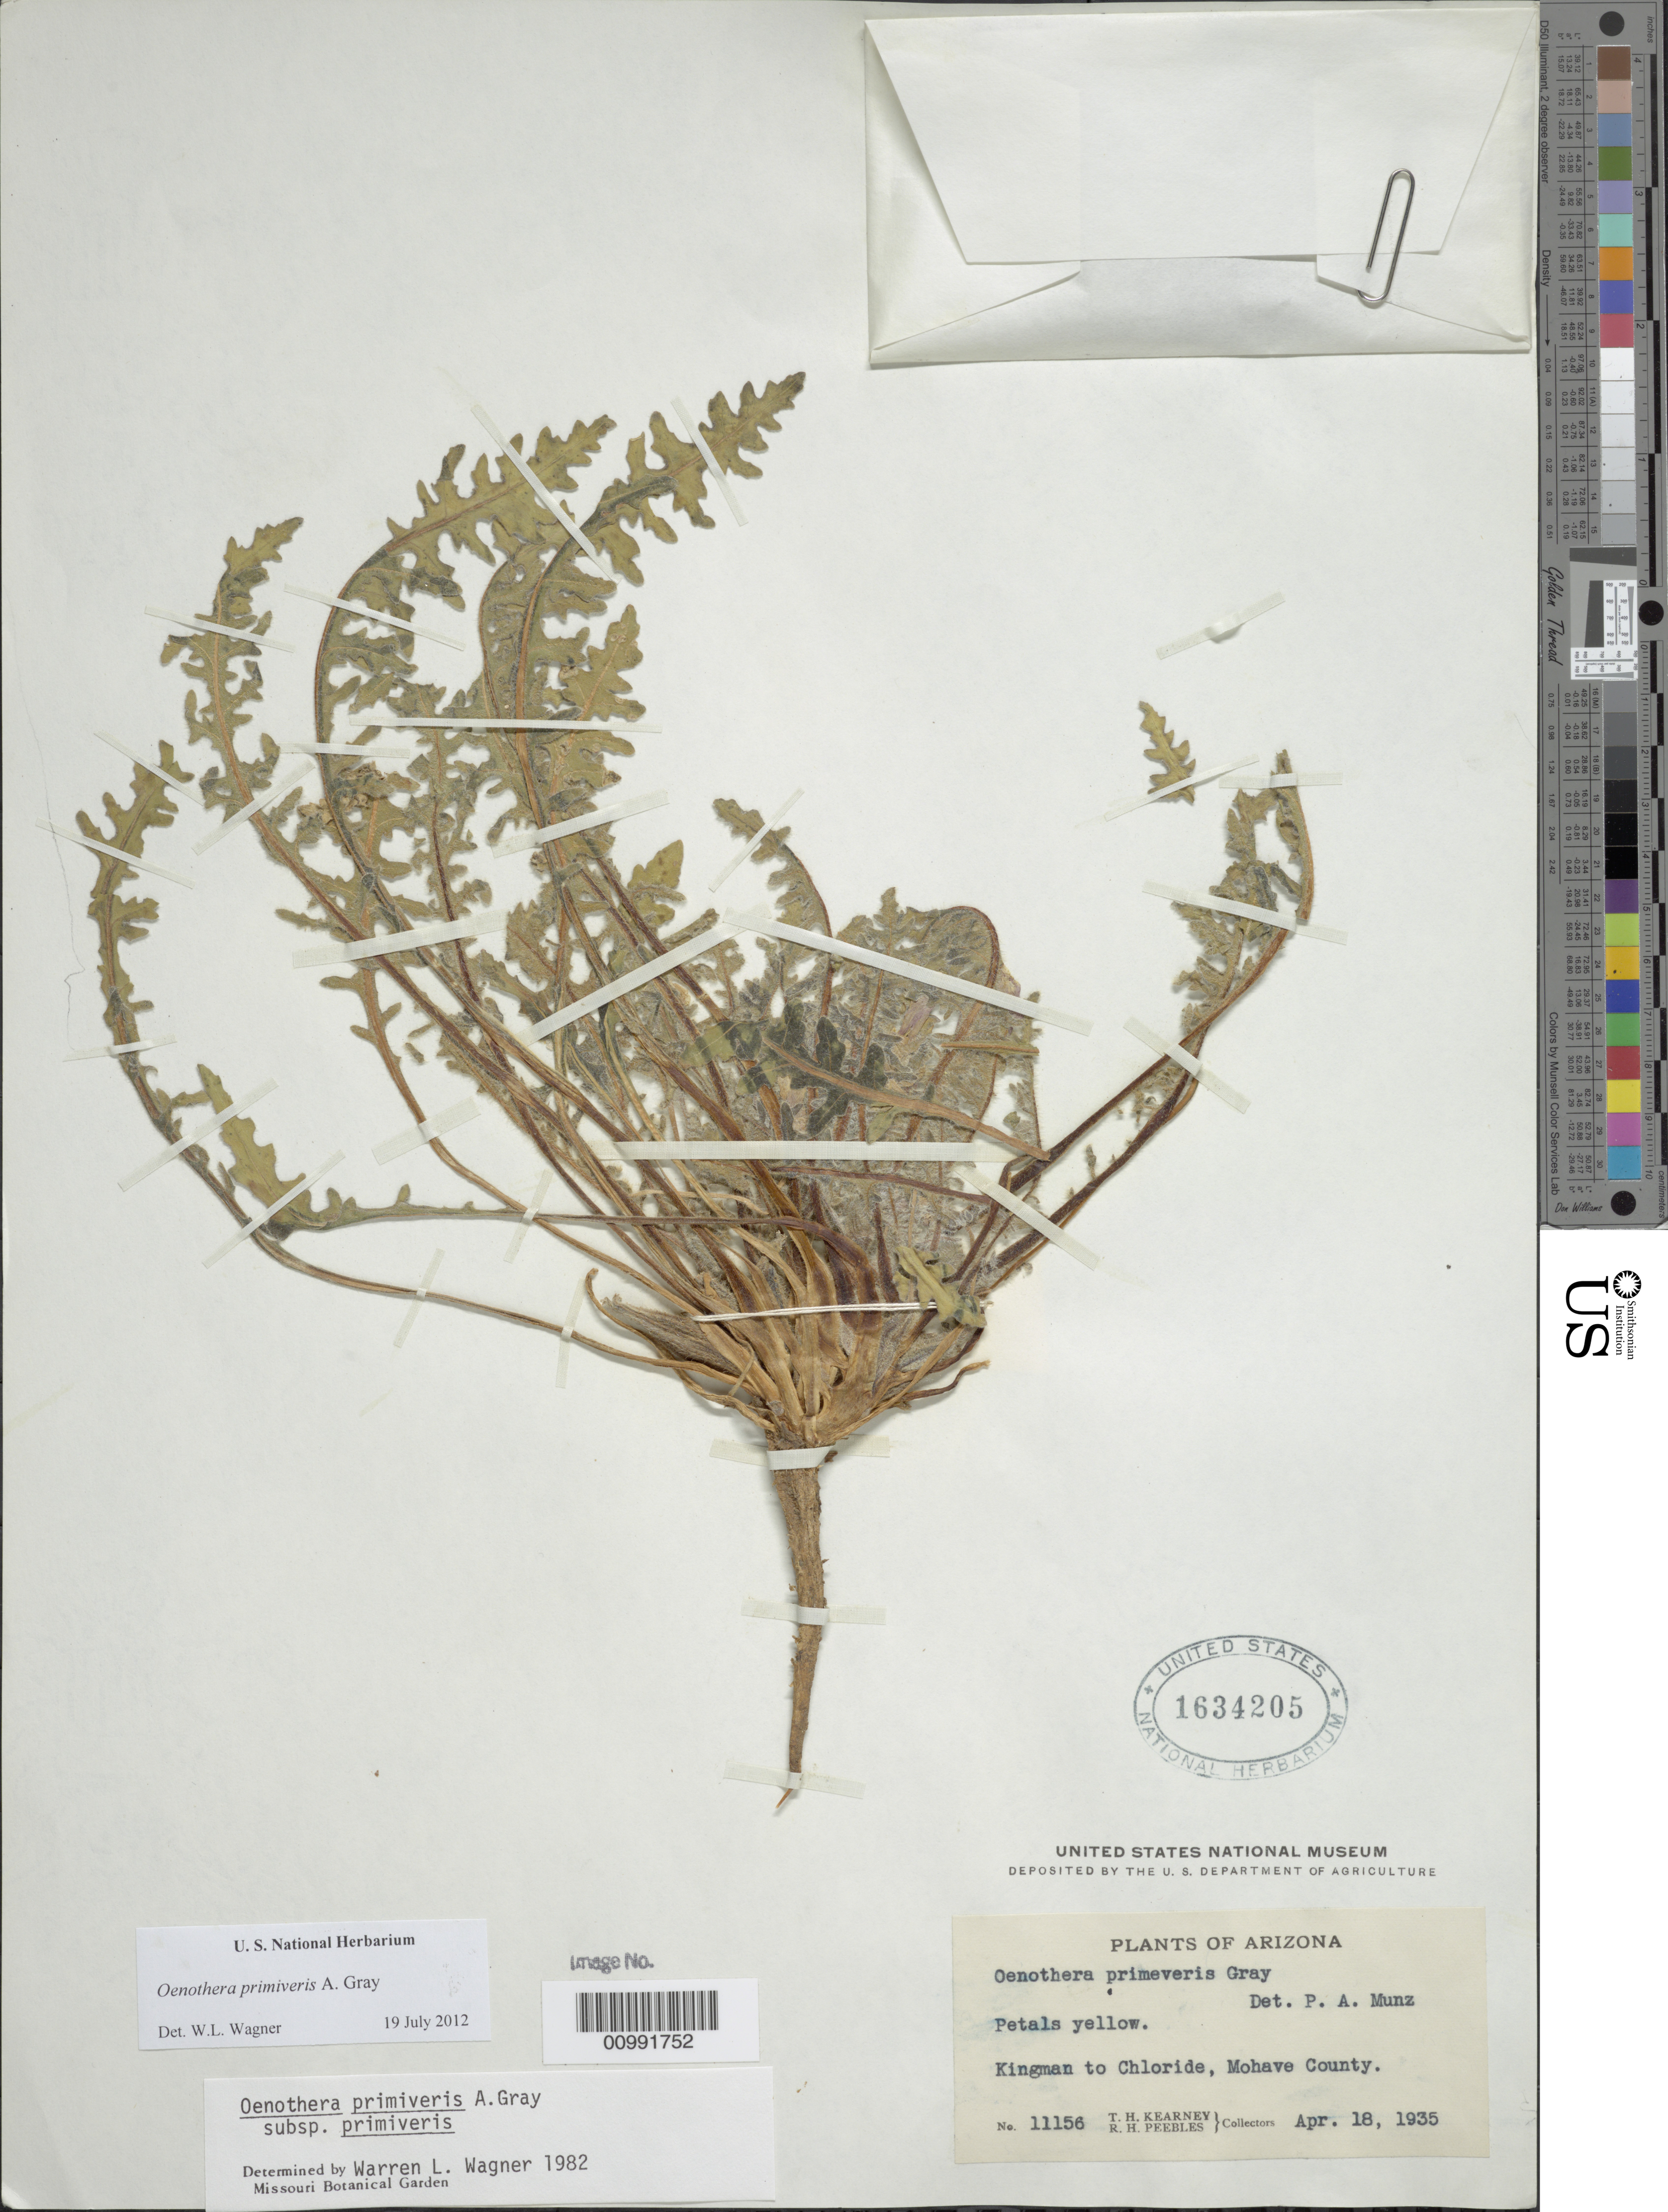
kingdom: Plantae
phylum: Tracheophyta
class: Magnoliopsida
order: Myrtales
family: Onagraceae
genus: Oenothera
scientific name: Oenothera primiveris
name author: A. Gray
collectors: T. H. Kearney & R. H. Peebles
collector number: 11156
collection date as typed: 18 Apr 1935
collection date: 1935-04-18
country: United States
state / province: Arizona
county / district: Mohave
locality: Kingman to Chloride.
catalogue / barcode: US 1634205